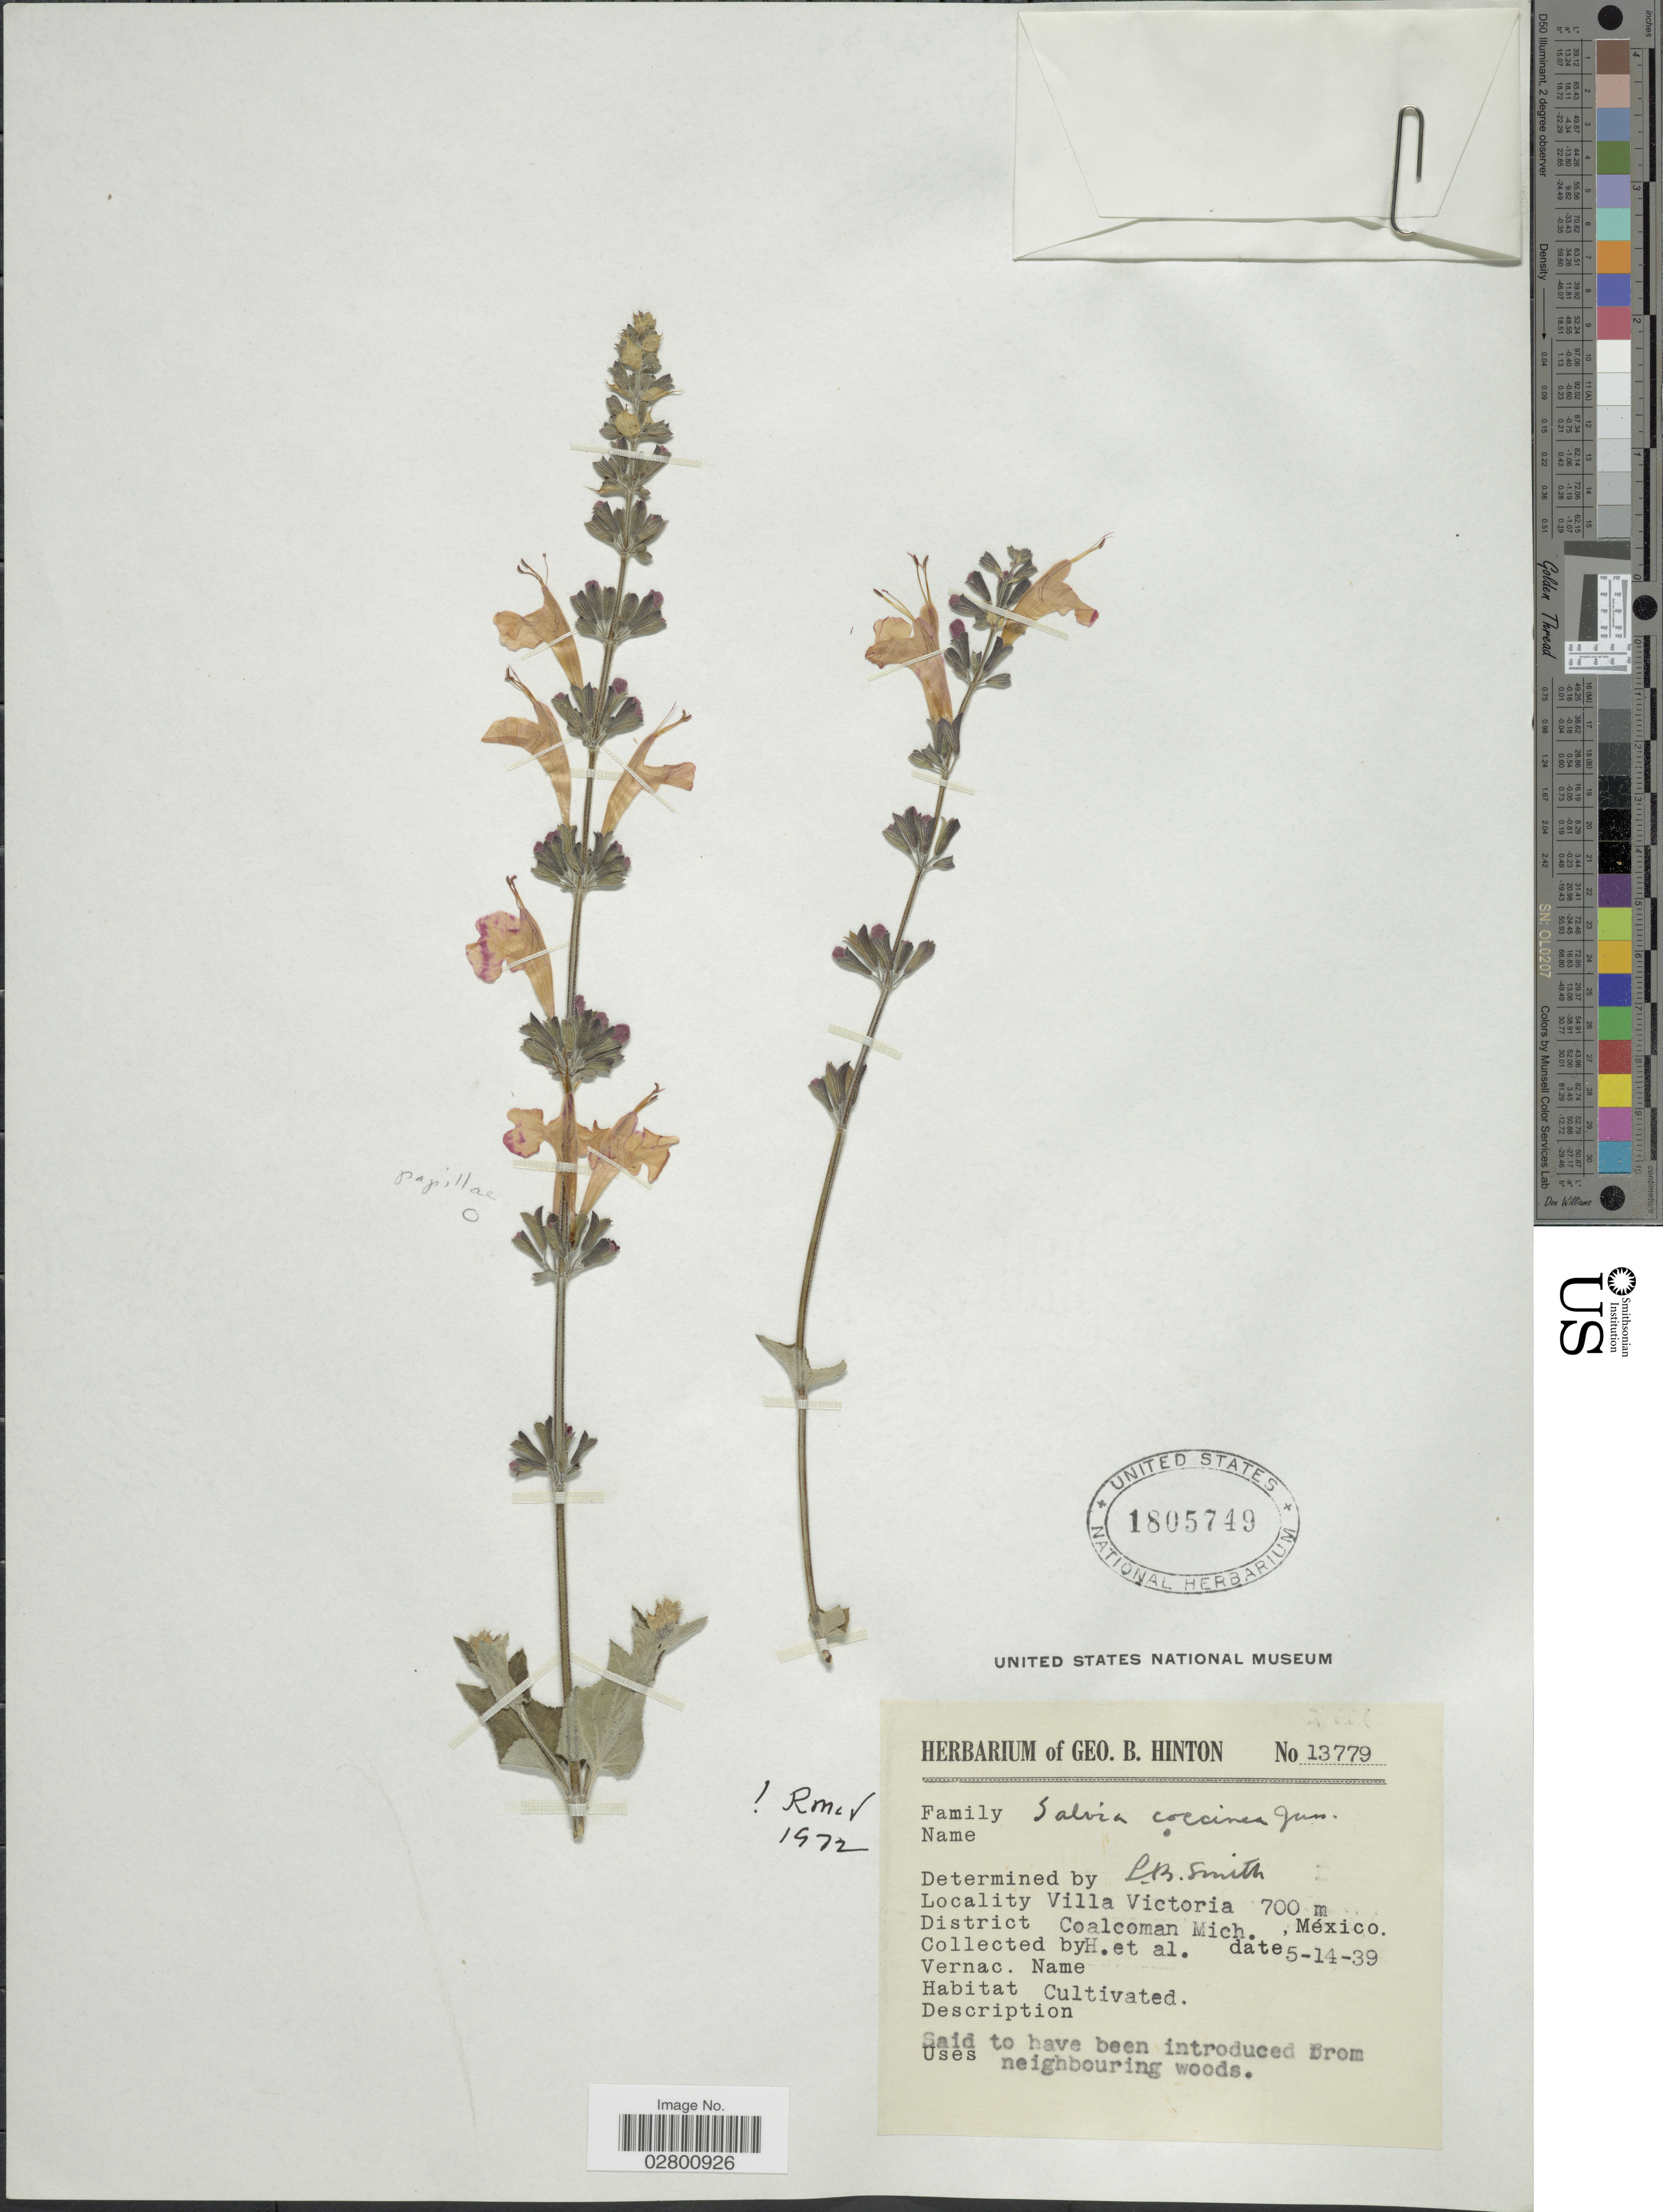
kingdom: Plantae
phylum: Tracheophyta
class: Magnoliopsida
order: Lamiales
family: Lamiaceae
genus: Salvia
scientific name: Salvia coccinea 'Naples Lavender'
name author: L. f. ex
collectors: G. B. Hinton & et al.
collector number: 13779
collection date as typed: Transcribed d/m/y: 14/5/39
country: Mexico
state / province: Michoacán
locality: Villa Victoria. District Coalcoman Mich.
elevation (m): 700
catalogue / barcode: US 1805749